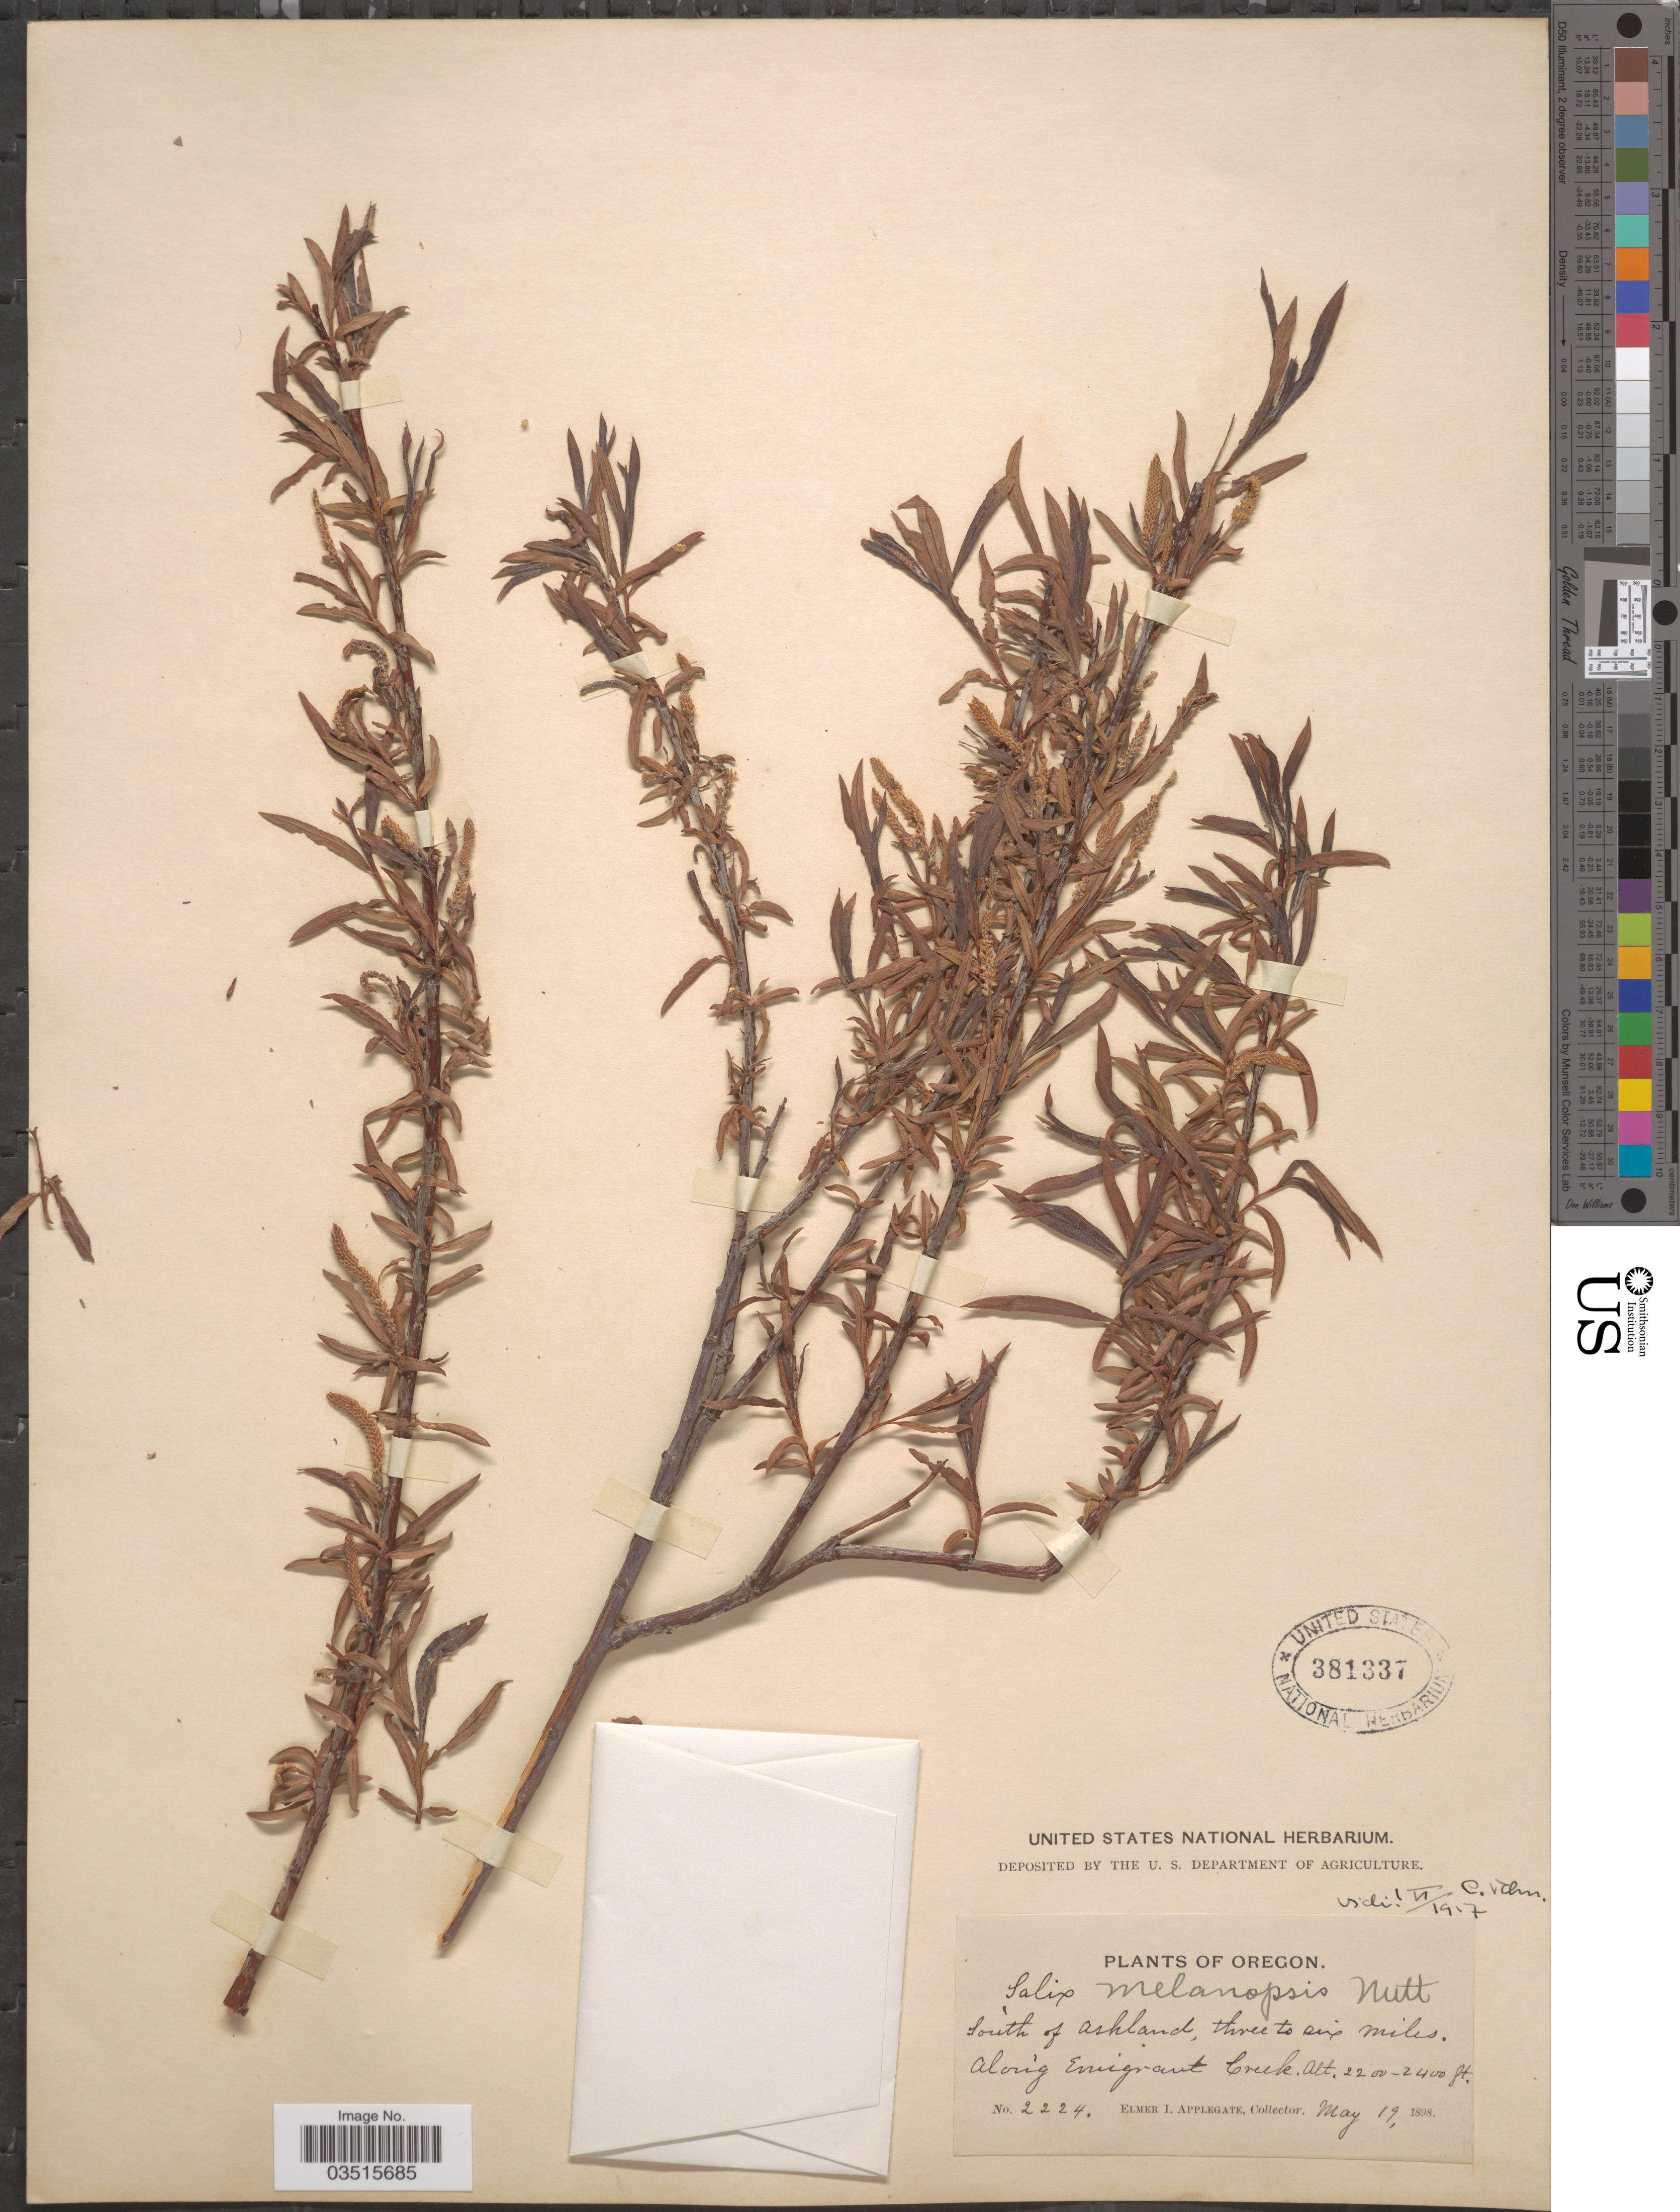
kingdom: Plantae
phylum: Tracheophyta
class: Magnoliopsida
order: Malpighiales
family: Salicaceae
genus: Salix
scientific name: Salix melanopsis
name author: Nutt.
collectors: E. I. Applegate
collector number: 2224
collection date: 1898-05-19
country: United States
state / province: Oregon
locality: South of Ashland, three to six miles. Along Emigrant Creek.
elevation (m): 671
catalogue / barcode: US 381337